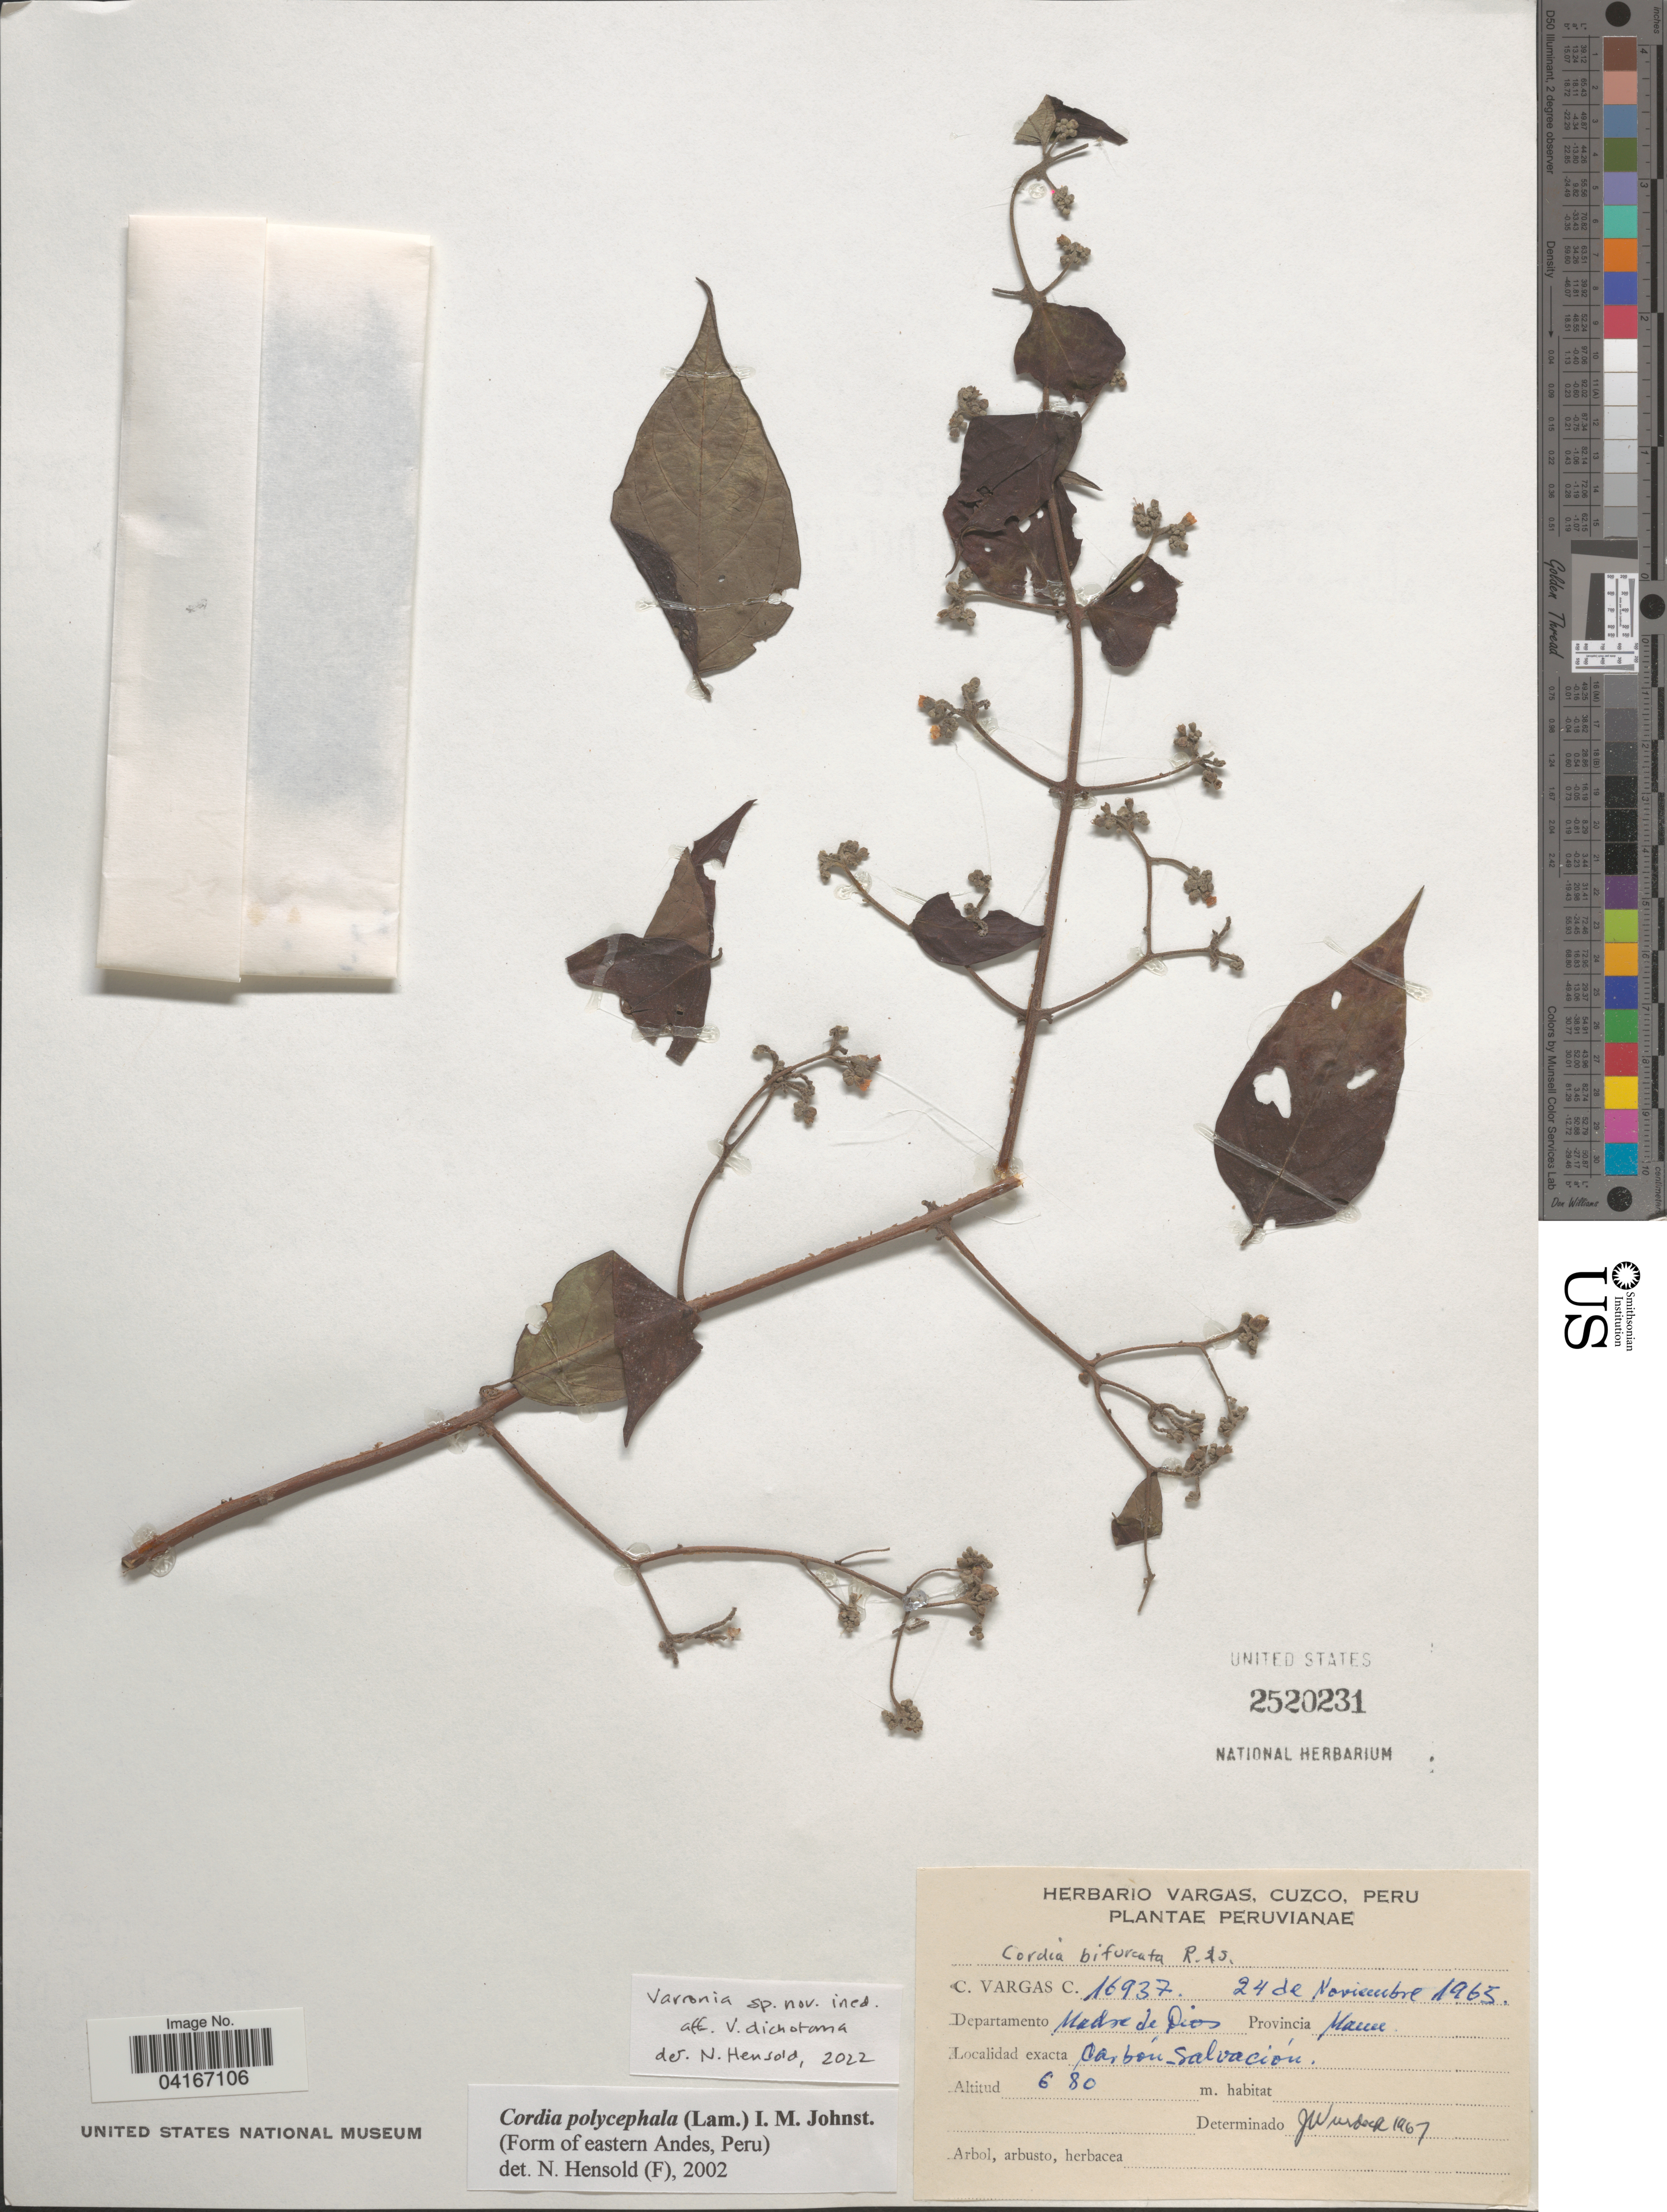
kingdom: Plantae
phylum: Tracheophyta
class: Magnoliopsida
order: Boraginales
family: Cordiaceae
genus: Varronia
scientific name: Varronia sp.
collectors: C. Vargas Calderón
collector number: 16937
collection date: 1965-11-24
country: Peru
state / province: Madre de Dios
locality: Departamento Madre de Dios Provincia Maccee [interpreted]. Carbón-Salvación.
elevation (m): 680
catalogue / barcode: US 2520231